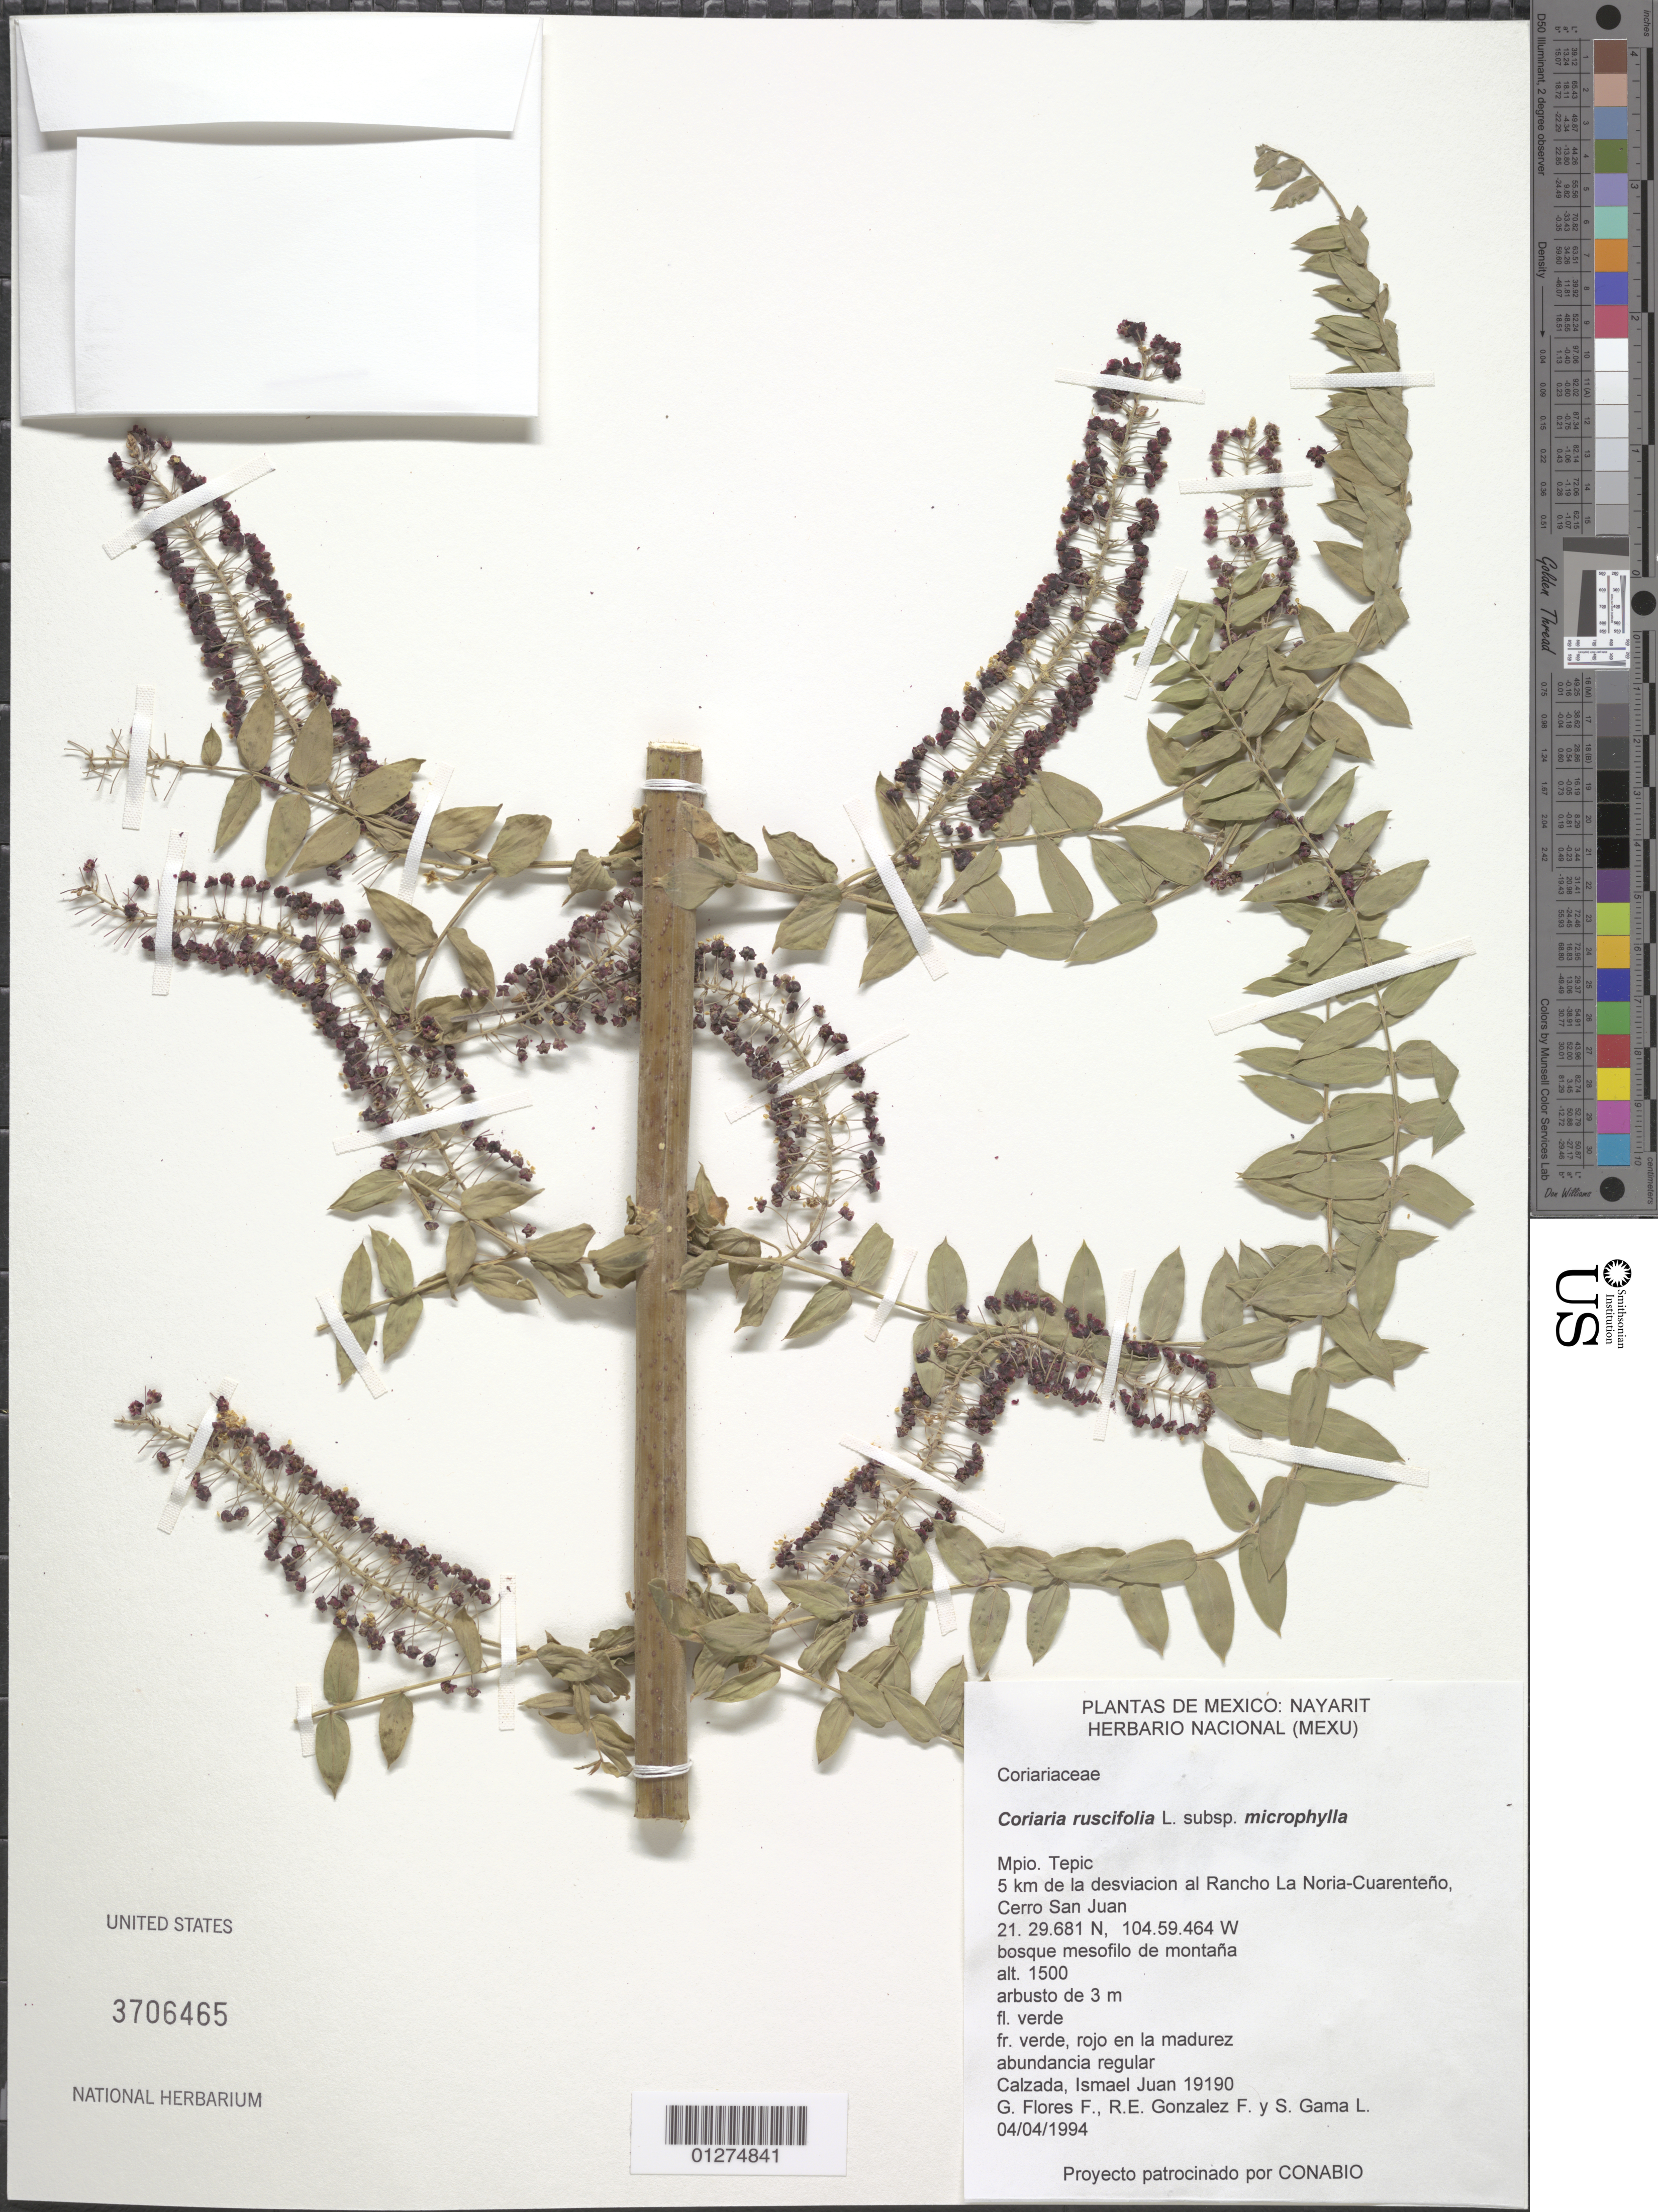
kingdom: Plantae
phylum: Tracheophyta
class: Magnoliopsida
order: Cucurbitales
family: Coriariaceae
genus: Coriaria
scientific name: Coriaria ruscifolia subsp. microphylla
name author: (Poir.) L.E. Skog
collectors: G. Flores F., J. I. Calzada, R. E. Gonzalez F. & S. Gama López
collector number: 19190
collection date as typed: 04/04/1994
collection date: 1994-04-04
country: Mexico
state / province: Nayarit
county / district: Tepic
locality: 5 km de la desviacion al Rancho La Noria-Cuarenteno, Cerro San Juan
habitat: bosque mesofilo de montana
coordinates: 21.29.681 N, 104.59.464 W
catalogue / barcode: US 3706465